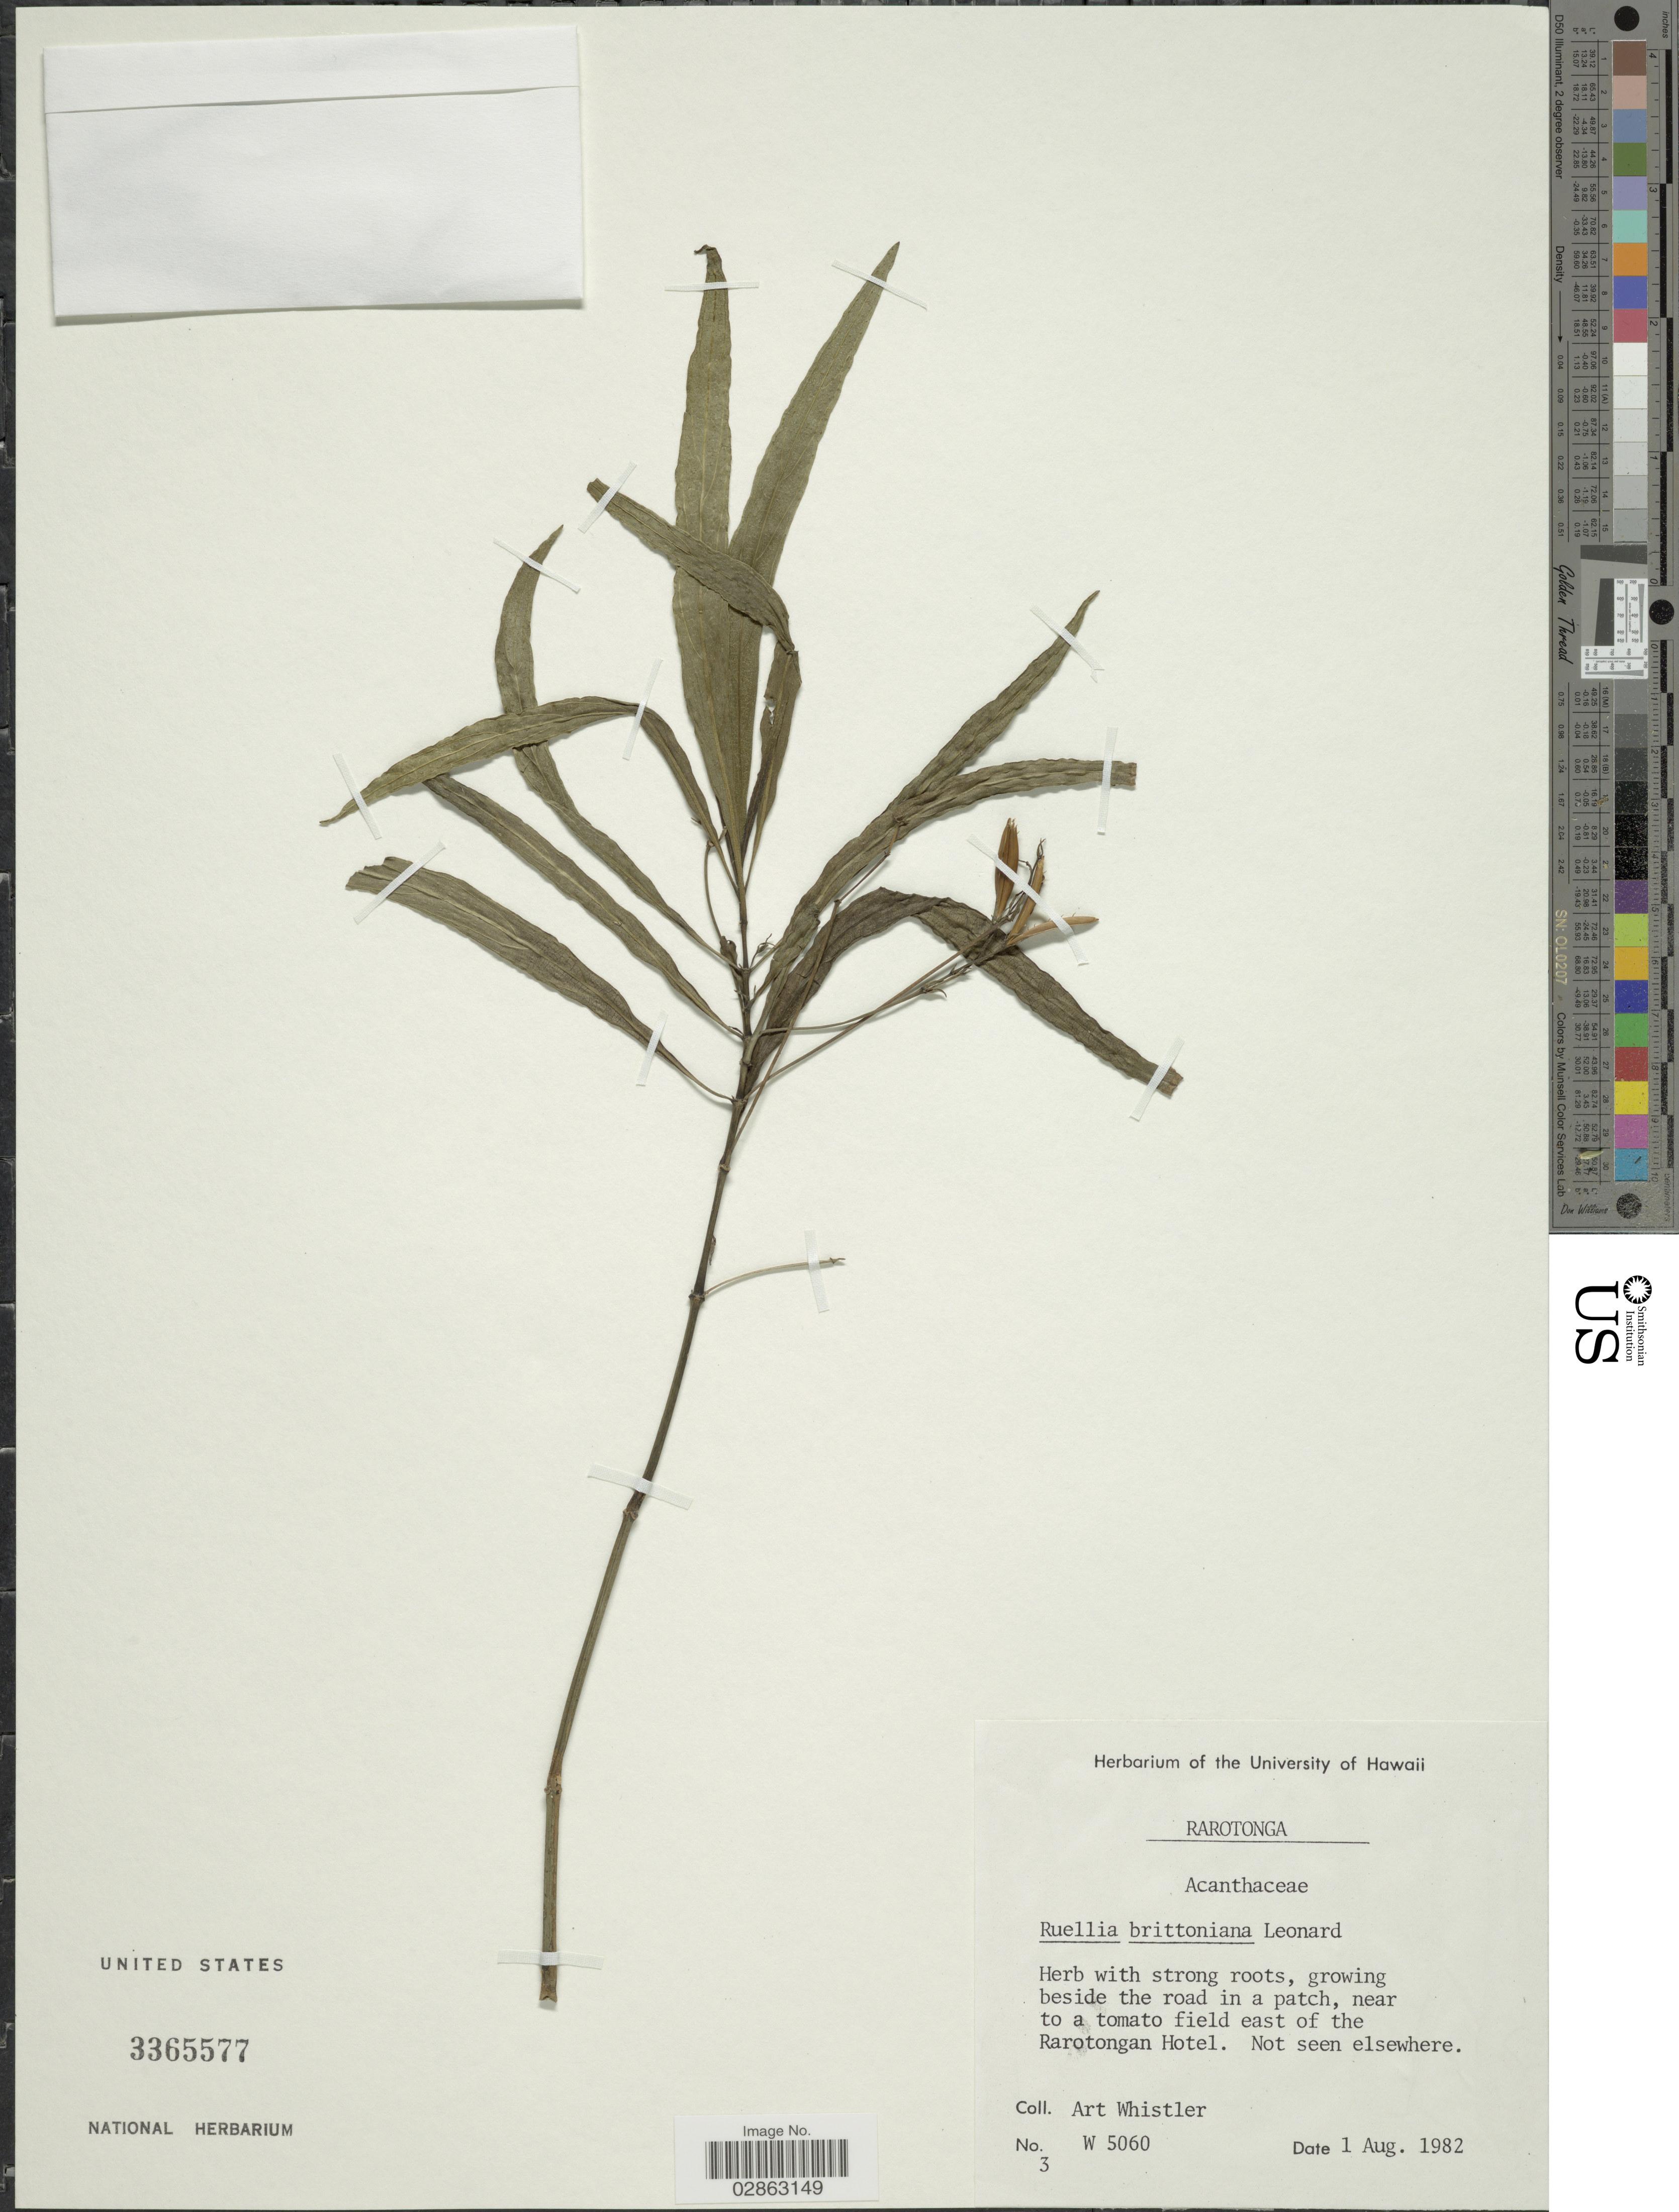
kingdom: Plantae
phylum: Tracheophyta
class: Magnoliopsida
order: Lamiales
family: Acanthaceae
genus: Ruellia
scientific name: Ruellia coerulea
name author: Morong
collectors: A. Whistler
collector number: W5060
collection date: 1982-08-01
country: Cook Islands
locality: Rarotonga. Near to a tomato field east of the Rarotongan Hotel.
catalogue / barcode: US 3365577